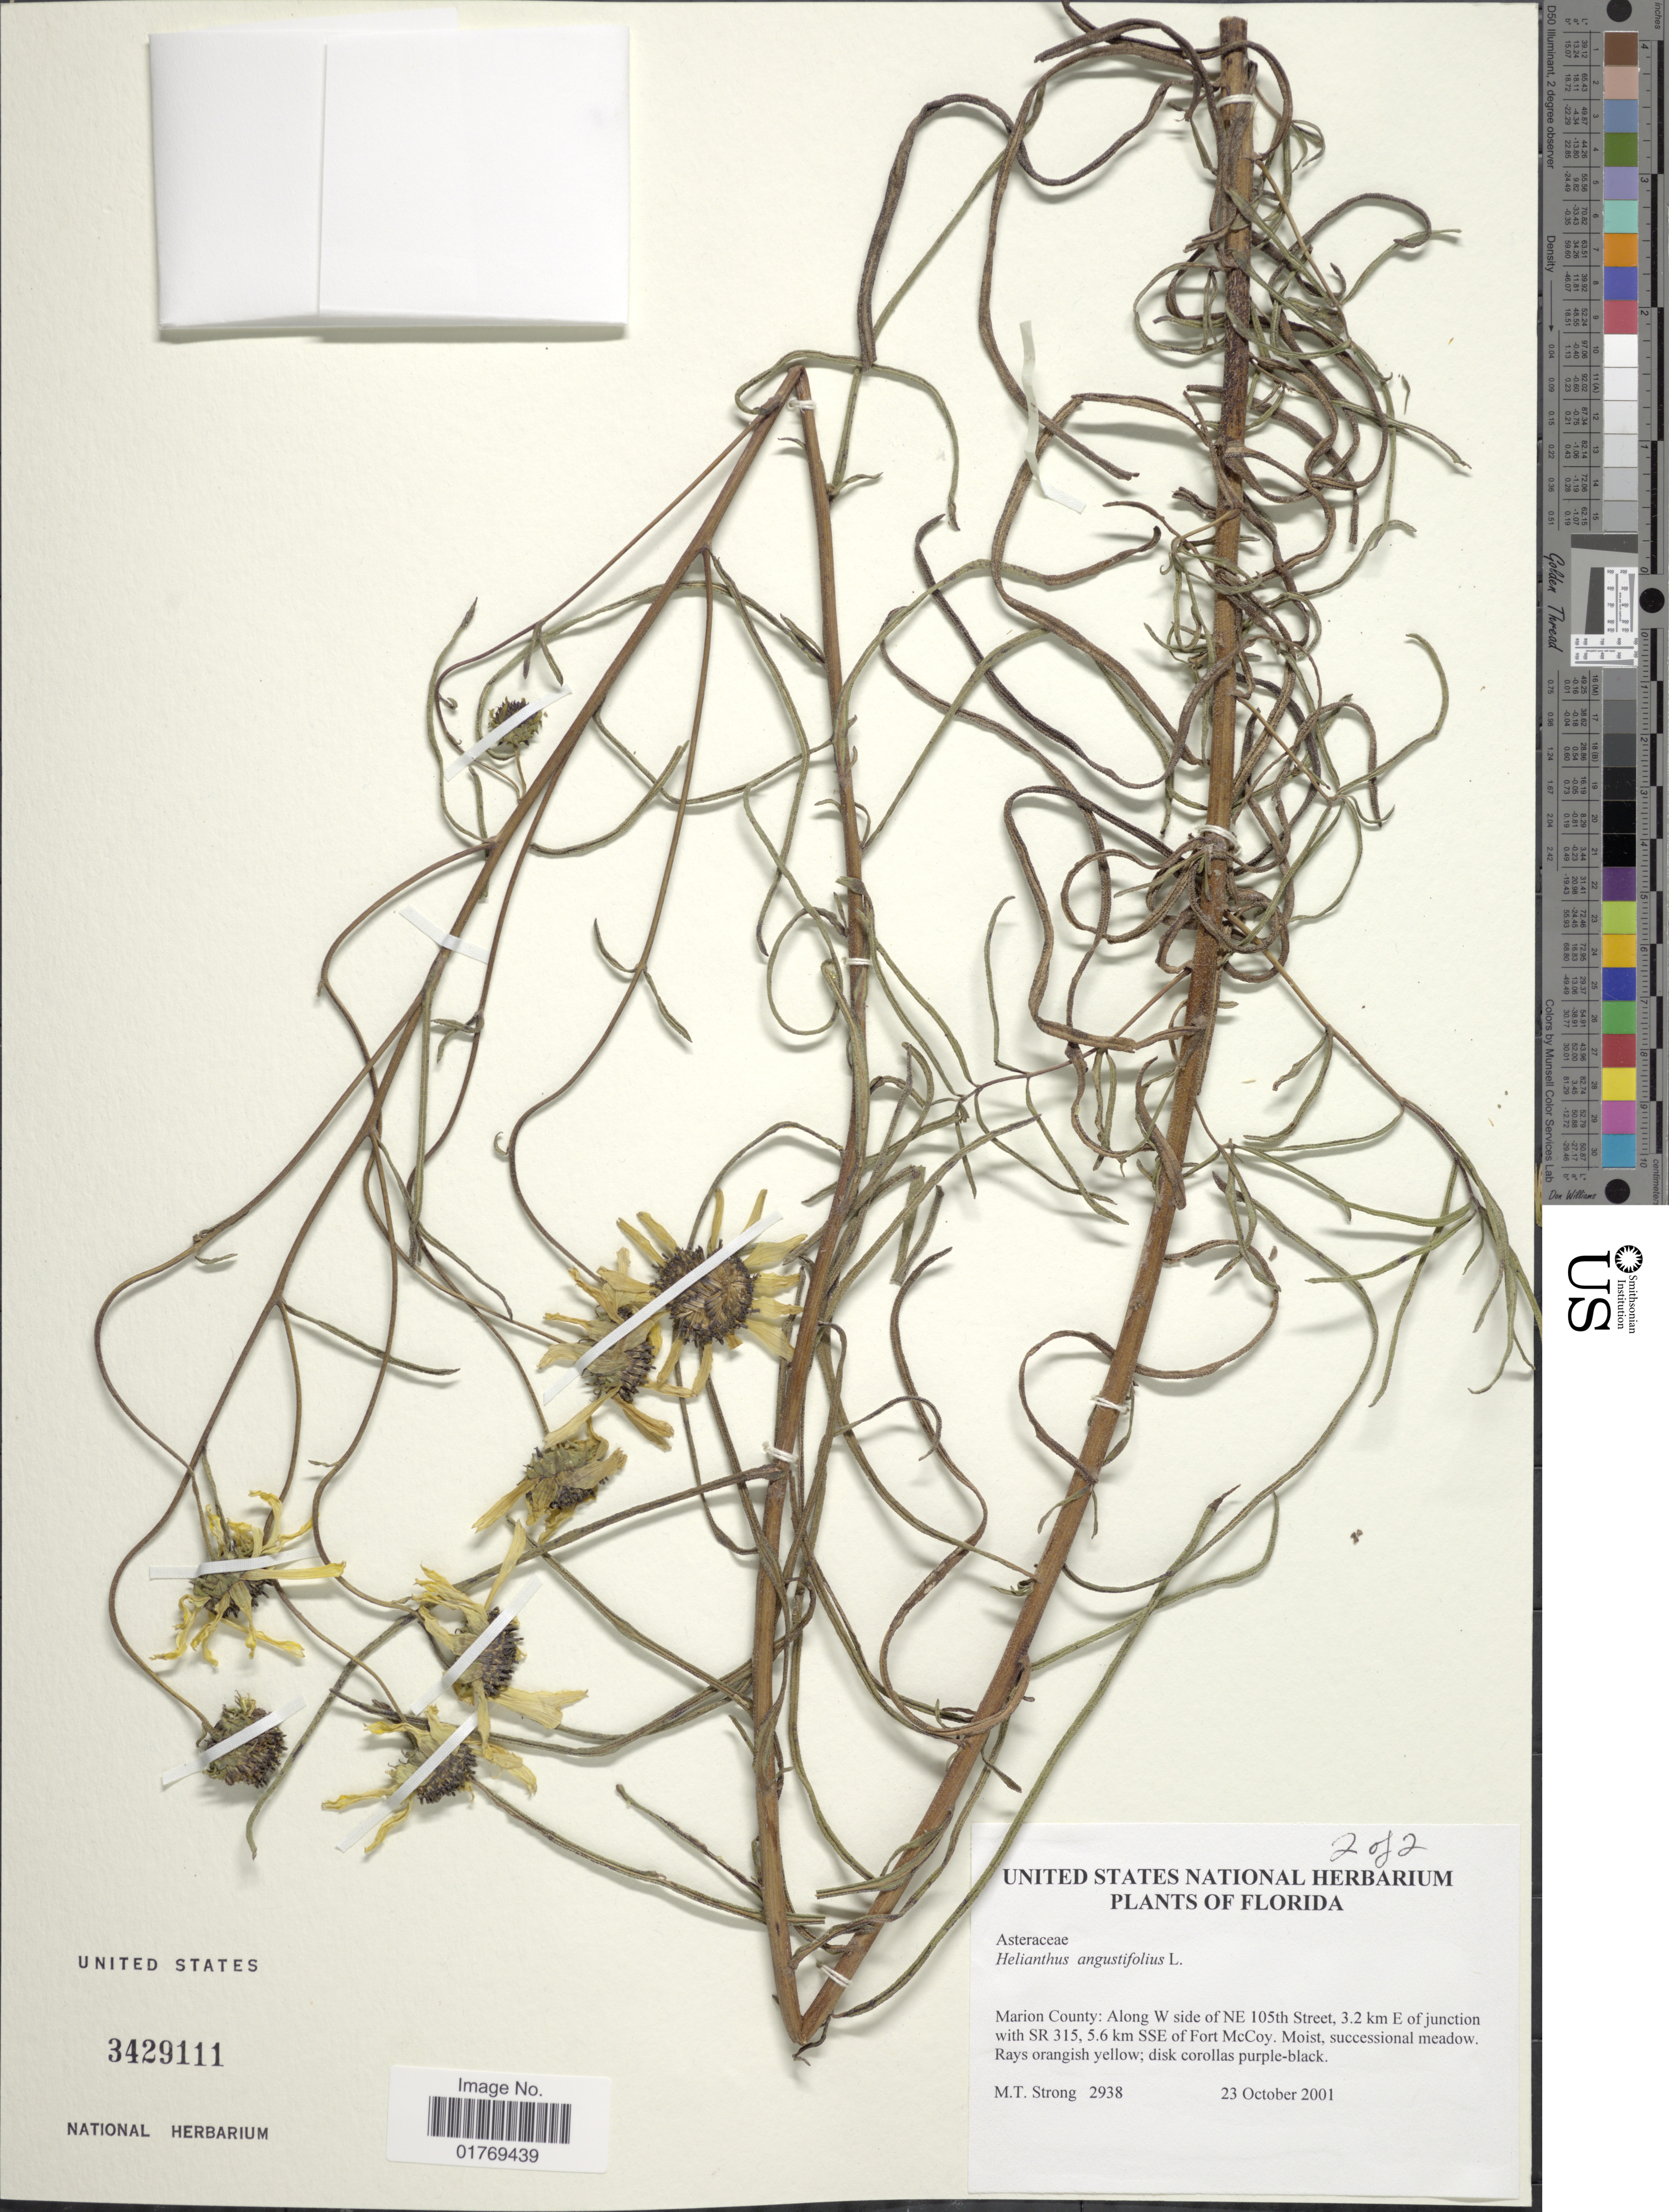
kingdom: Plantae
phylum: Tracheophyta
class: Magnoliopsida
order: Asterales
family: Asteraceae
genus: Helianthus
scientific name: Helianthus angustifolius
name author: L.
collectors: M. T. Strong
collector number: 2938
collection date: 2001-10-23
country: United States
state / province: Florida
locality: Marion County: Along W side of NE 105th Street, 3.2 km E of junction with SR 315, 5.6 km SSE of Fort McCoy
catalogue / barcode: US 3429111